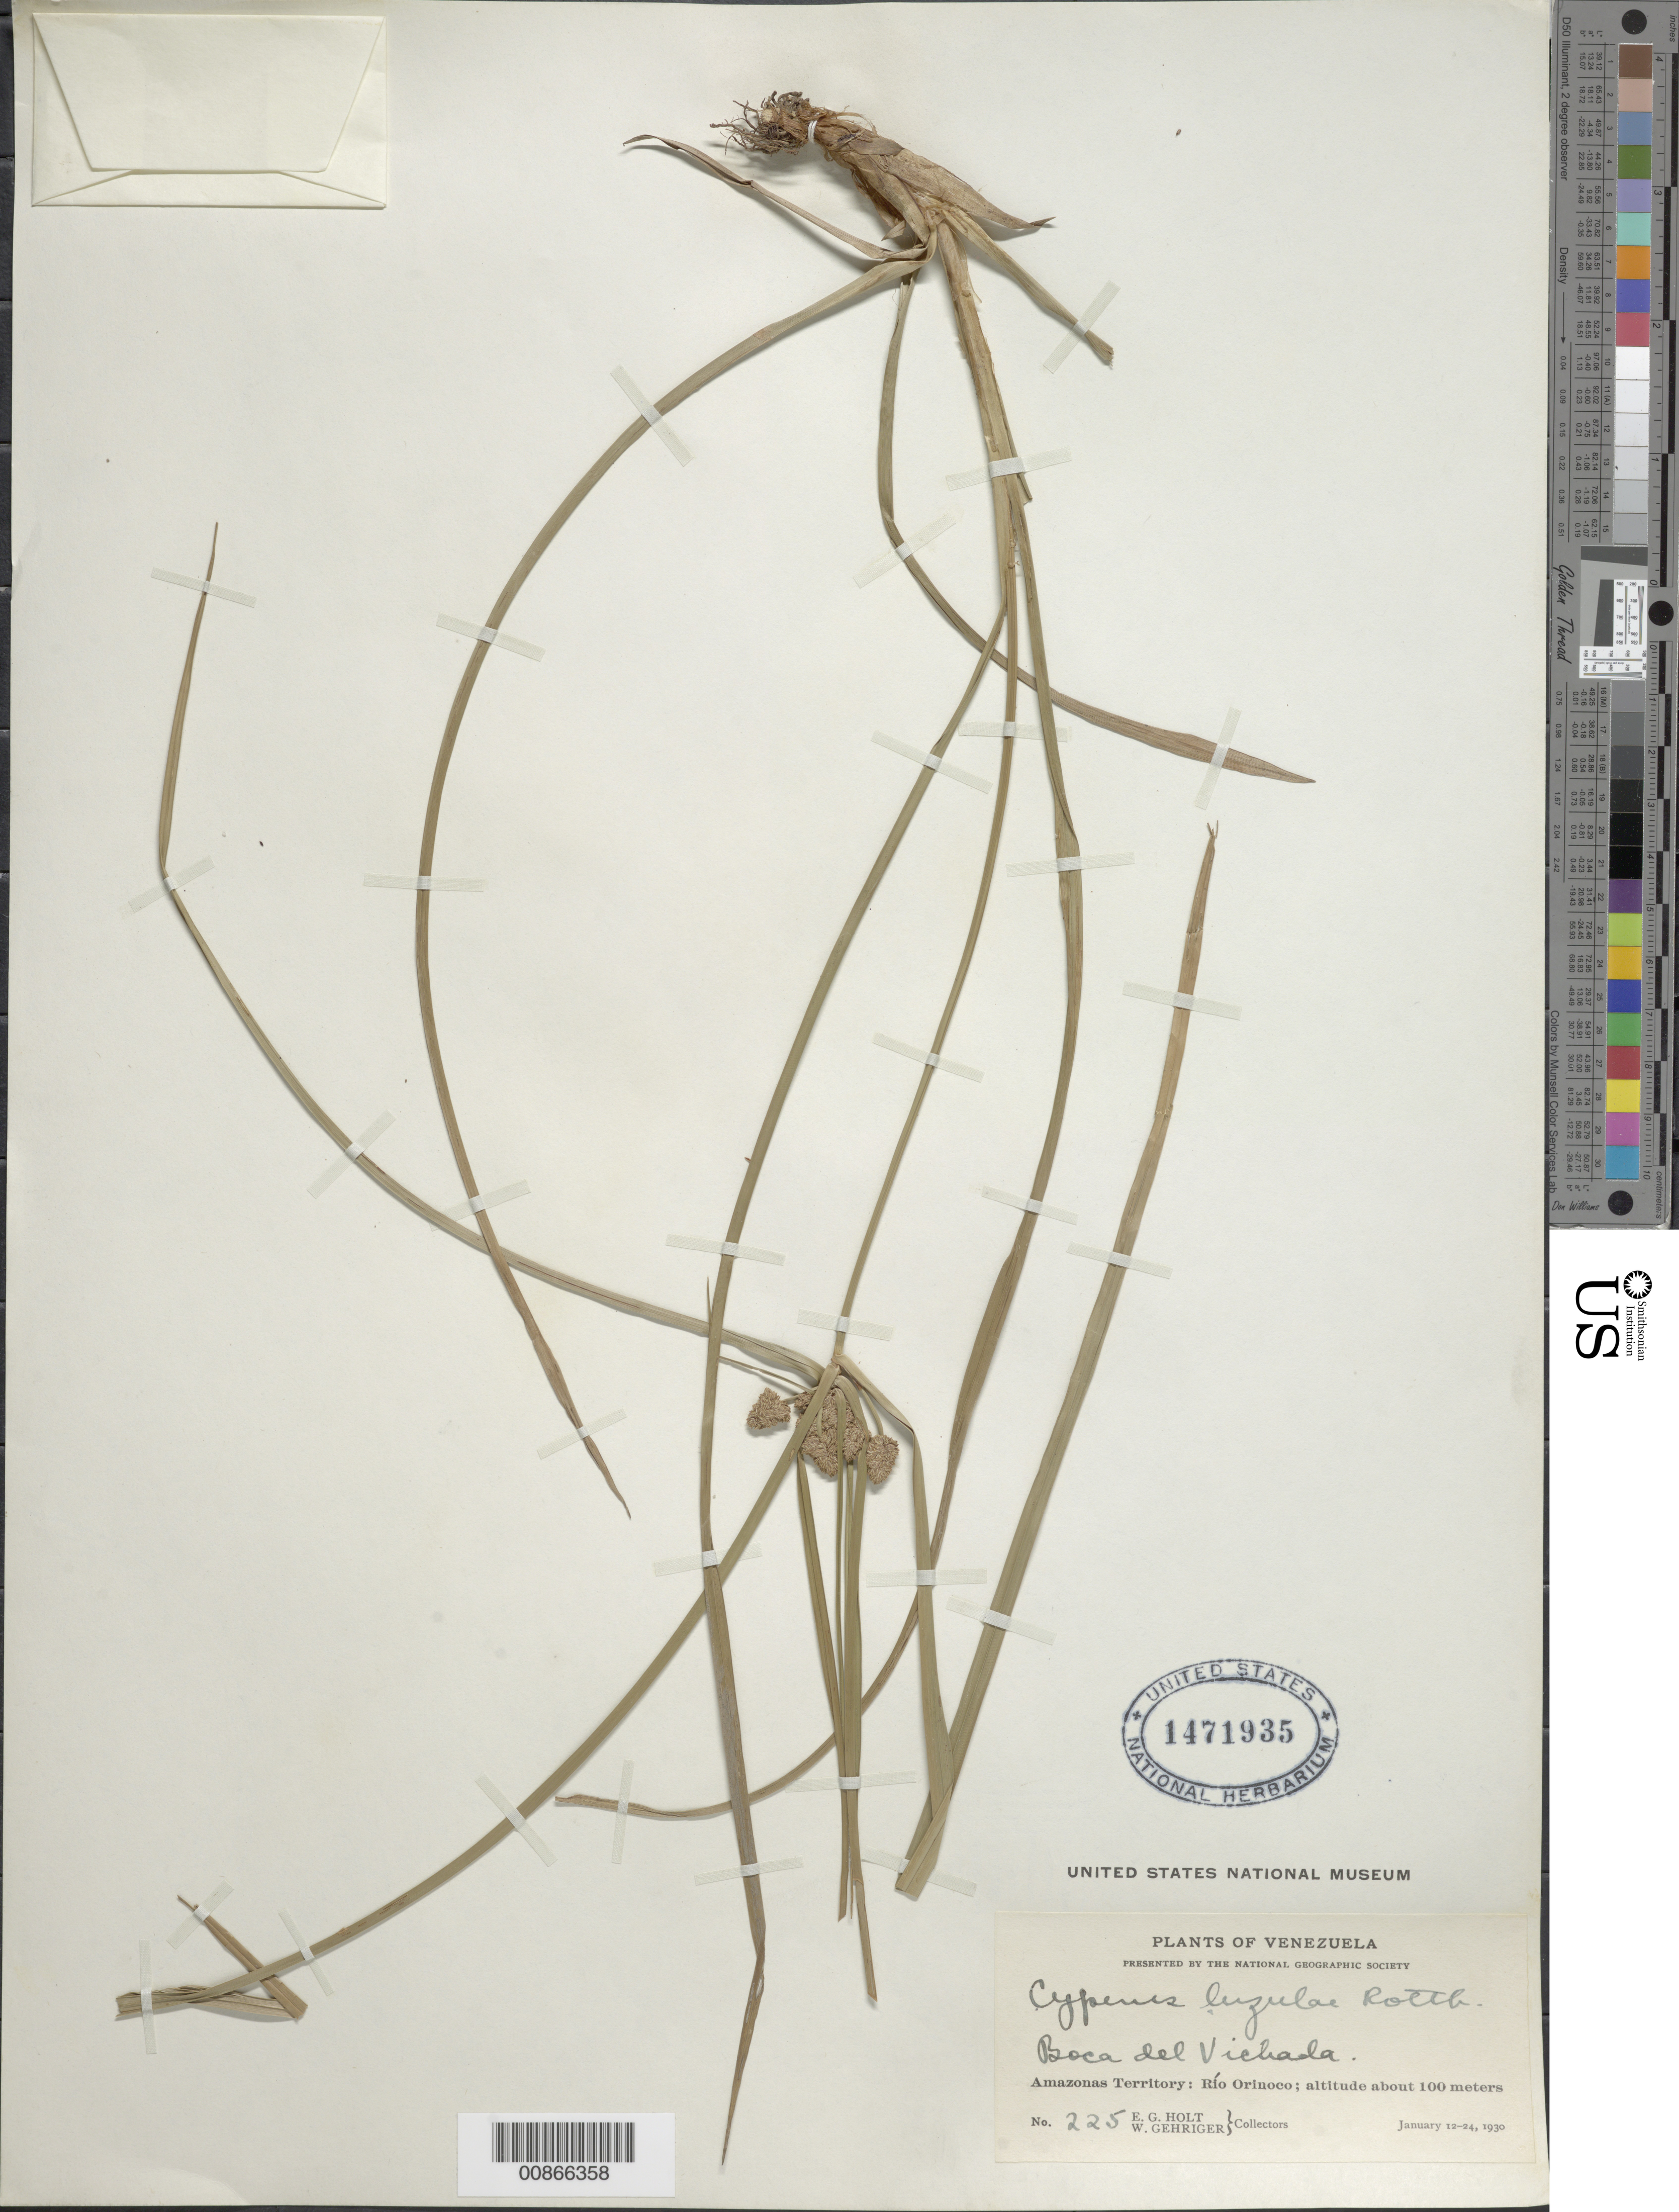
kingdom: Plantae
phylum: Tracheophyta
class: Liliopsida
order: Poales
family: Cyperaceae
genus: Cyperus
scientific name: Cyperus luzulae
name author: (L.) Rottb. ex Retz.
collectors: E. Holt & W. Gehriger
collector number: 225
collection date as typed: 12-Jan-30 to 24-Jan-30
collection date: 1930-01-12/1930-01-24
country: Venezuela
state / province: Amazonas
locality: Rio Orinoco, Boca del Vichada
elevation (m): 100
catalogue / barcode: US 1471935